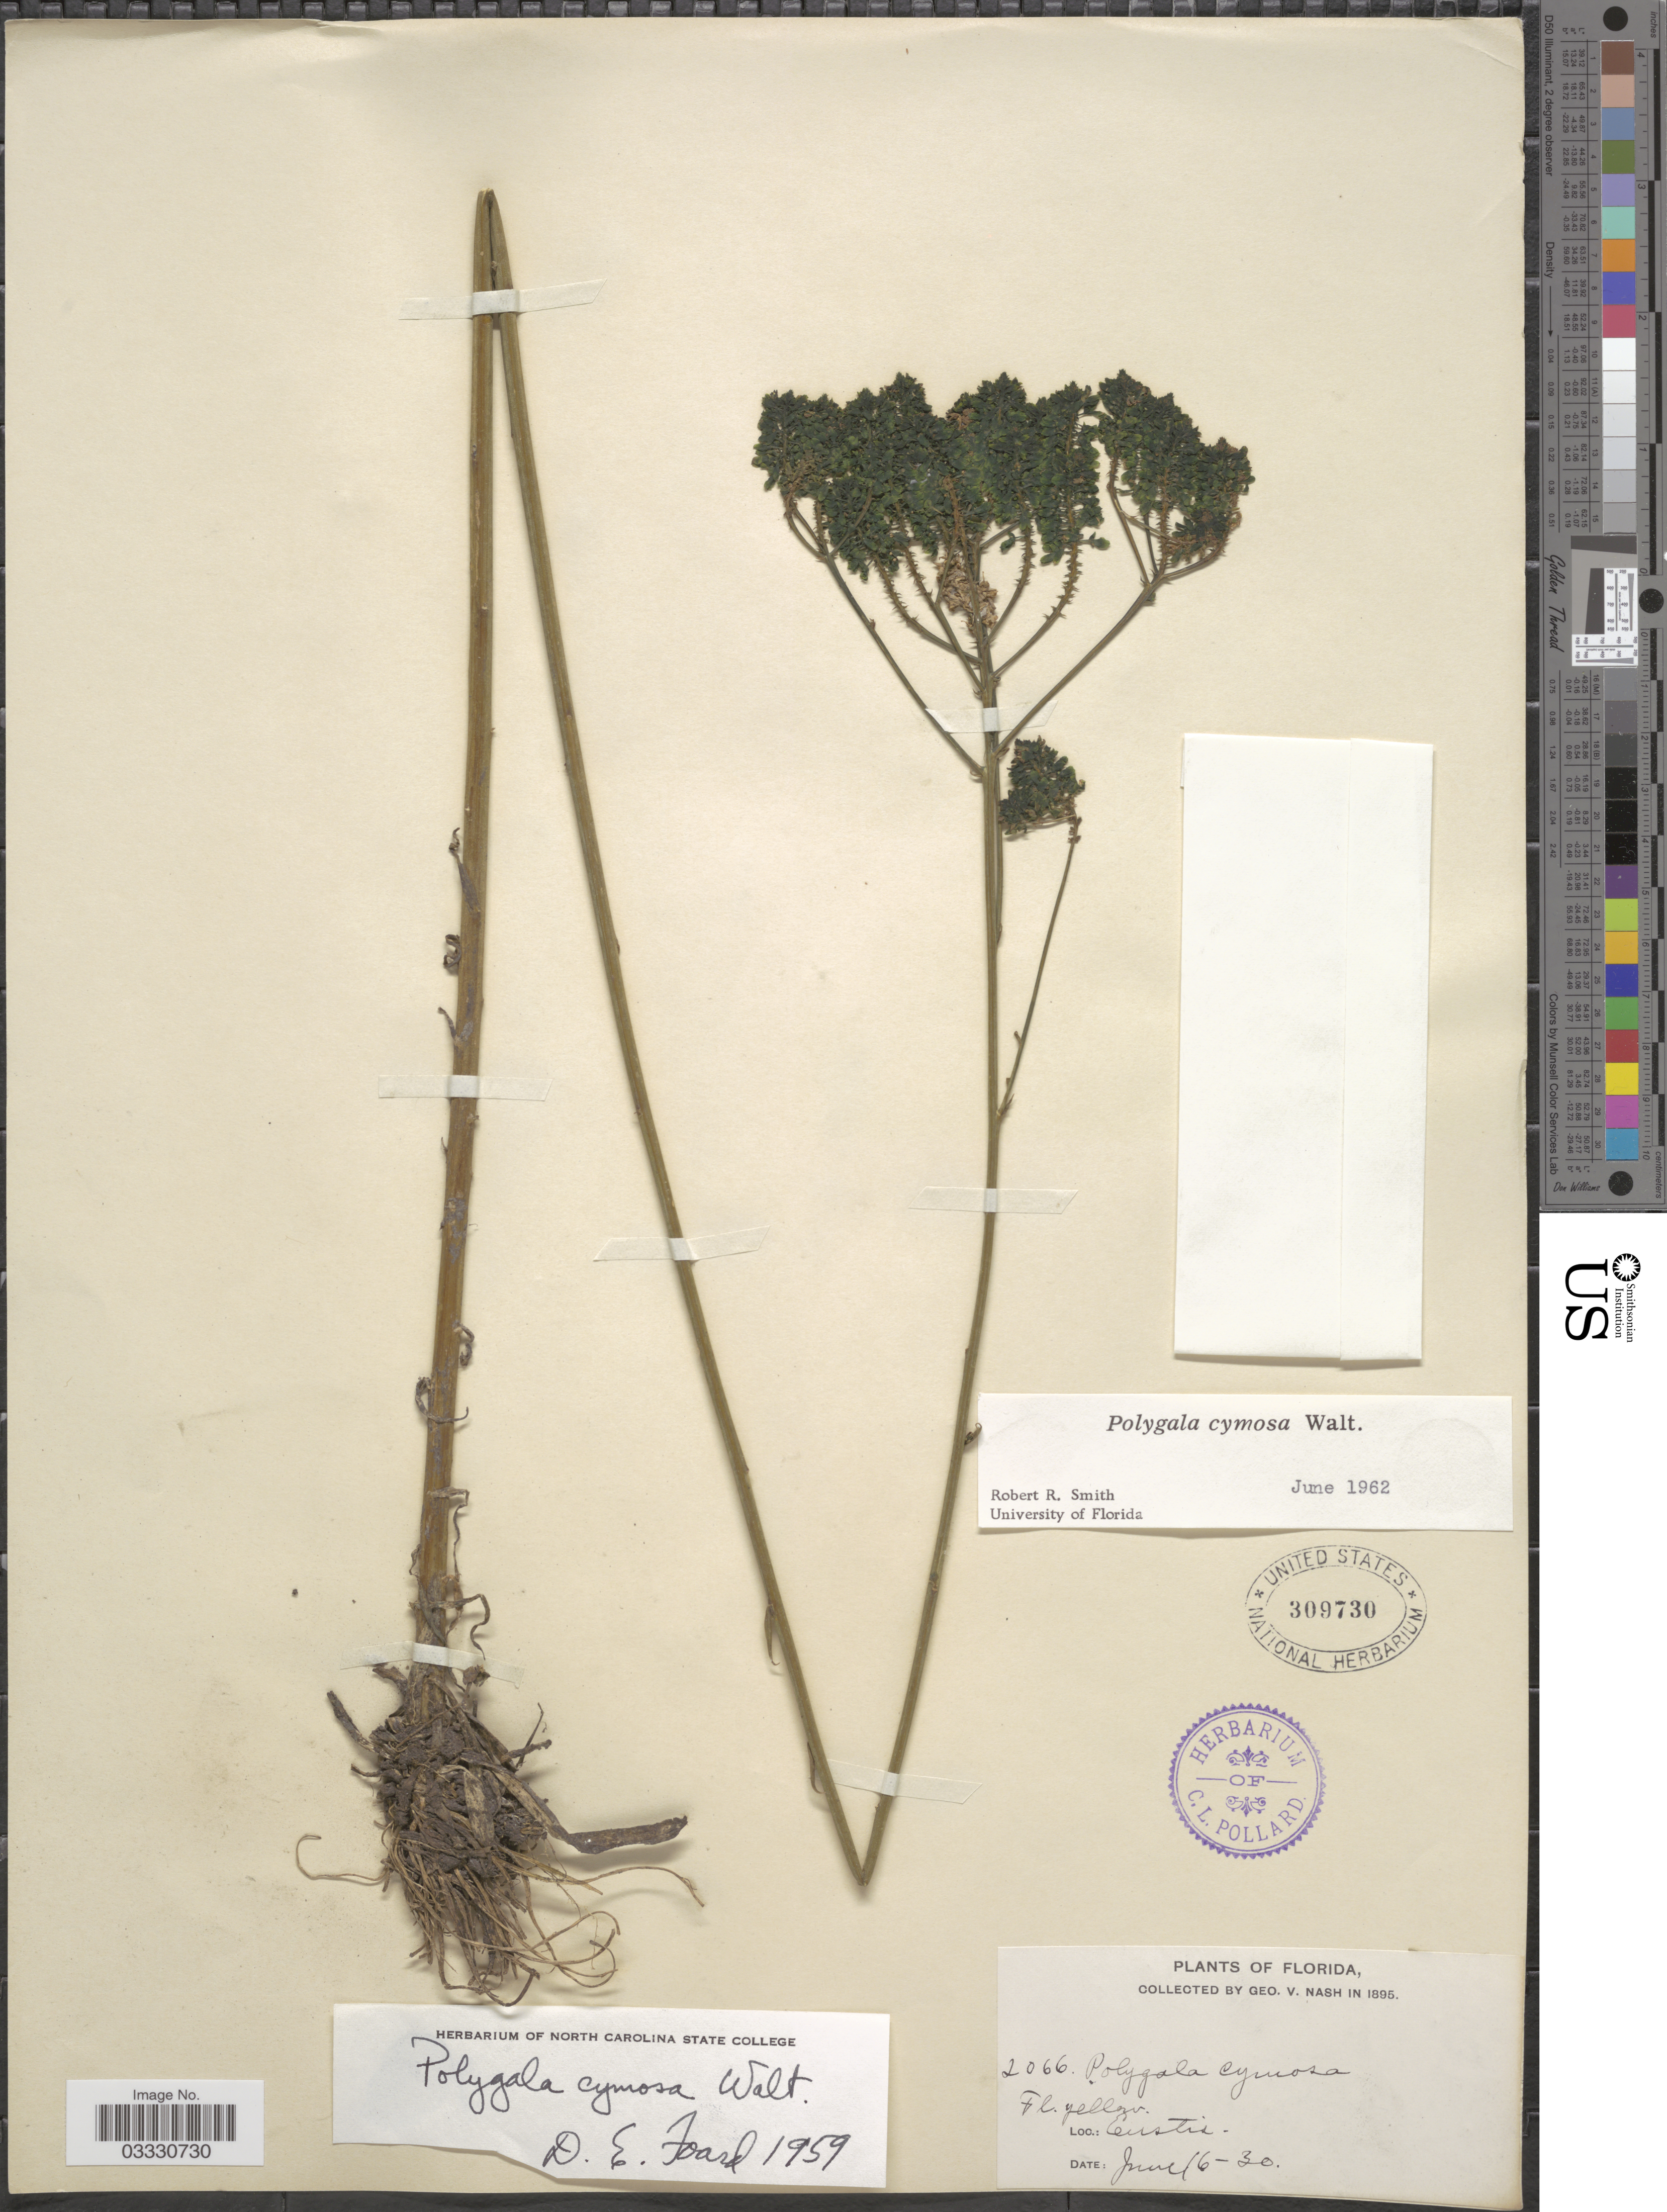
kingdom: Plantae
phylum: Tracheophyta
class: Magnoliopsida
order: Fabales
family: Polygalaceae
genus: Polygala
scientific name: Polygala cymosa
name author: Walter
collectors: G. V. Nash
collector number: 2066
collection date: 1895-06-16/1895-06-30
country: United States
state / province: Florida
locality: Eustis.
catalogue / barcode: US 309730